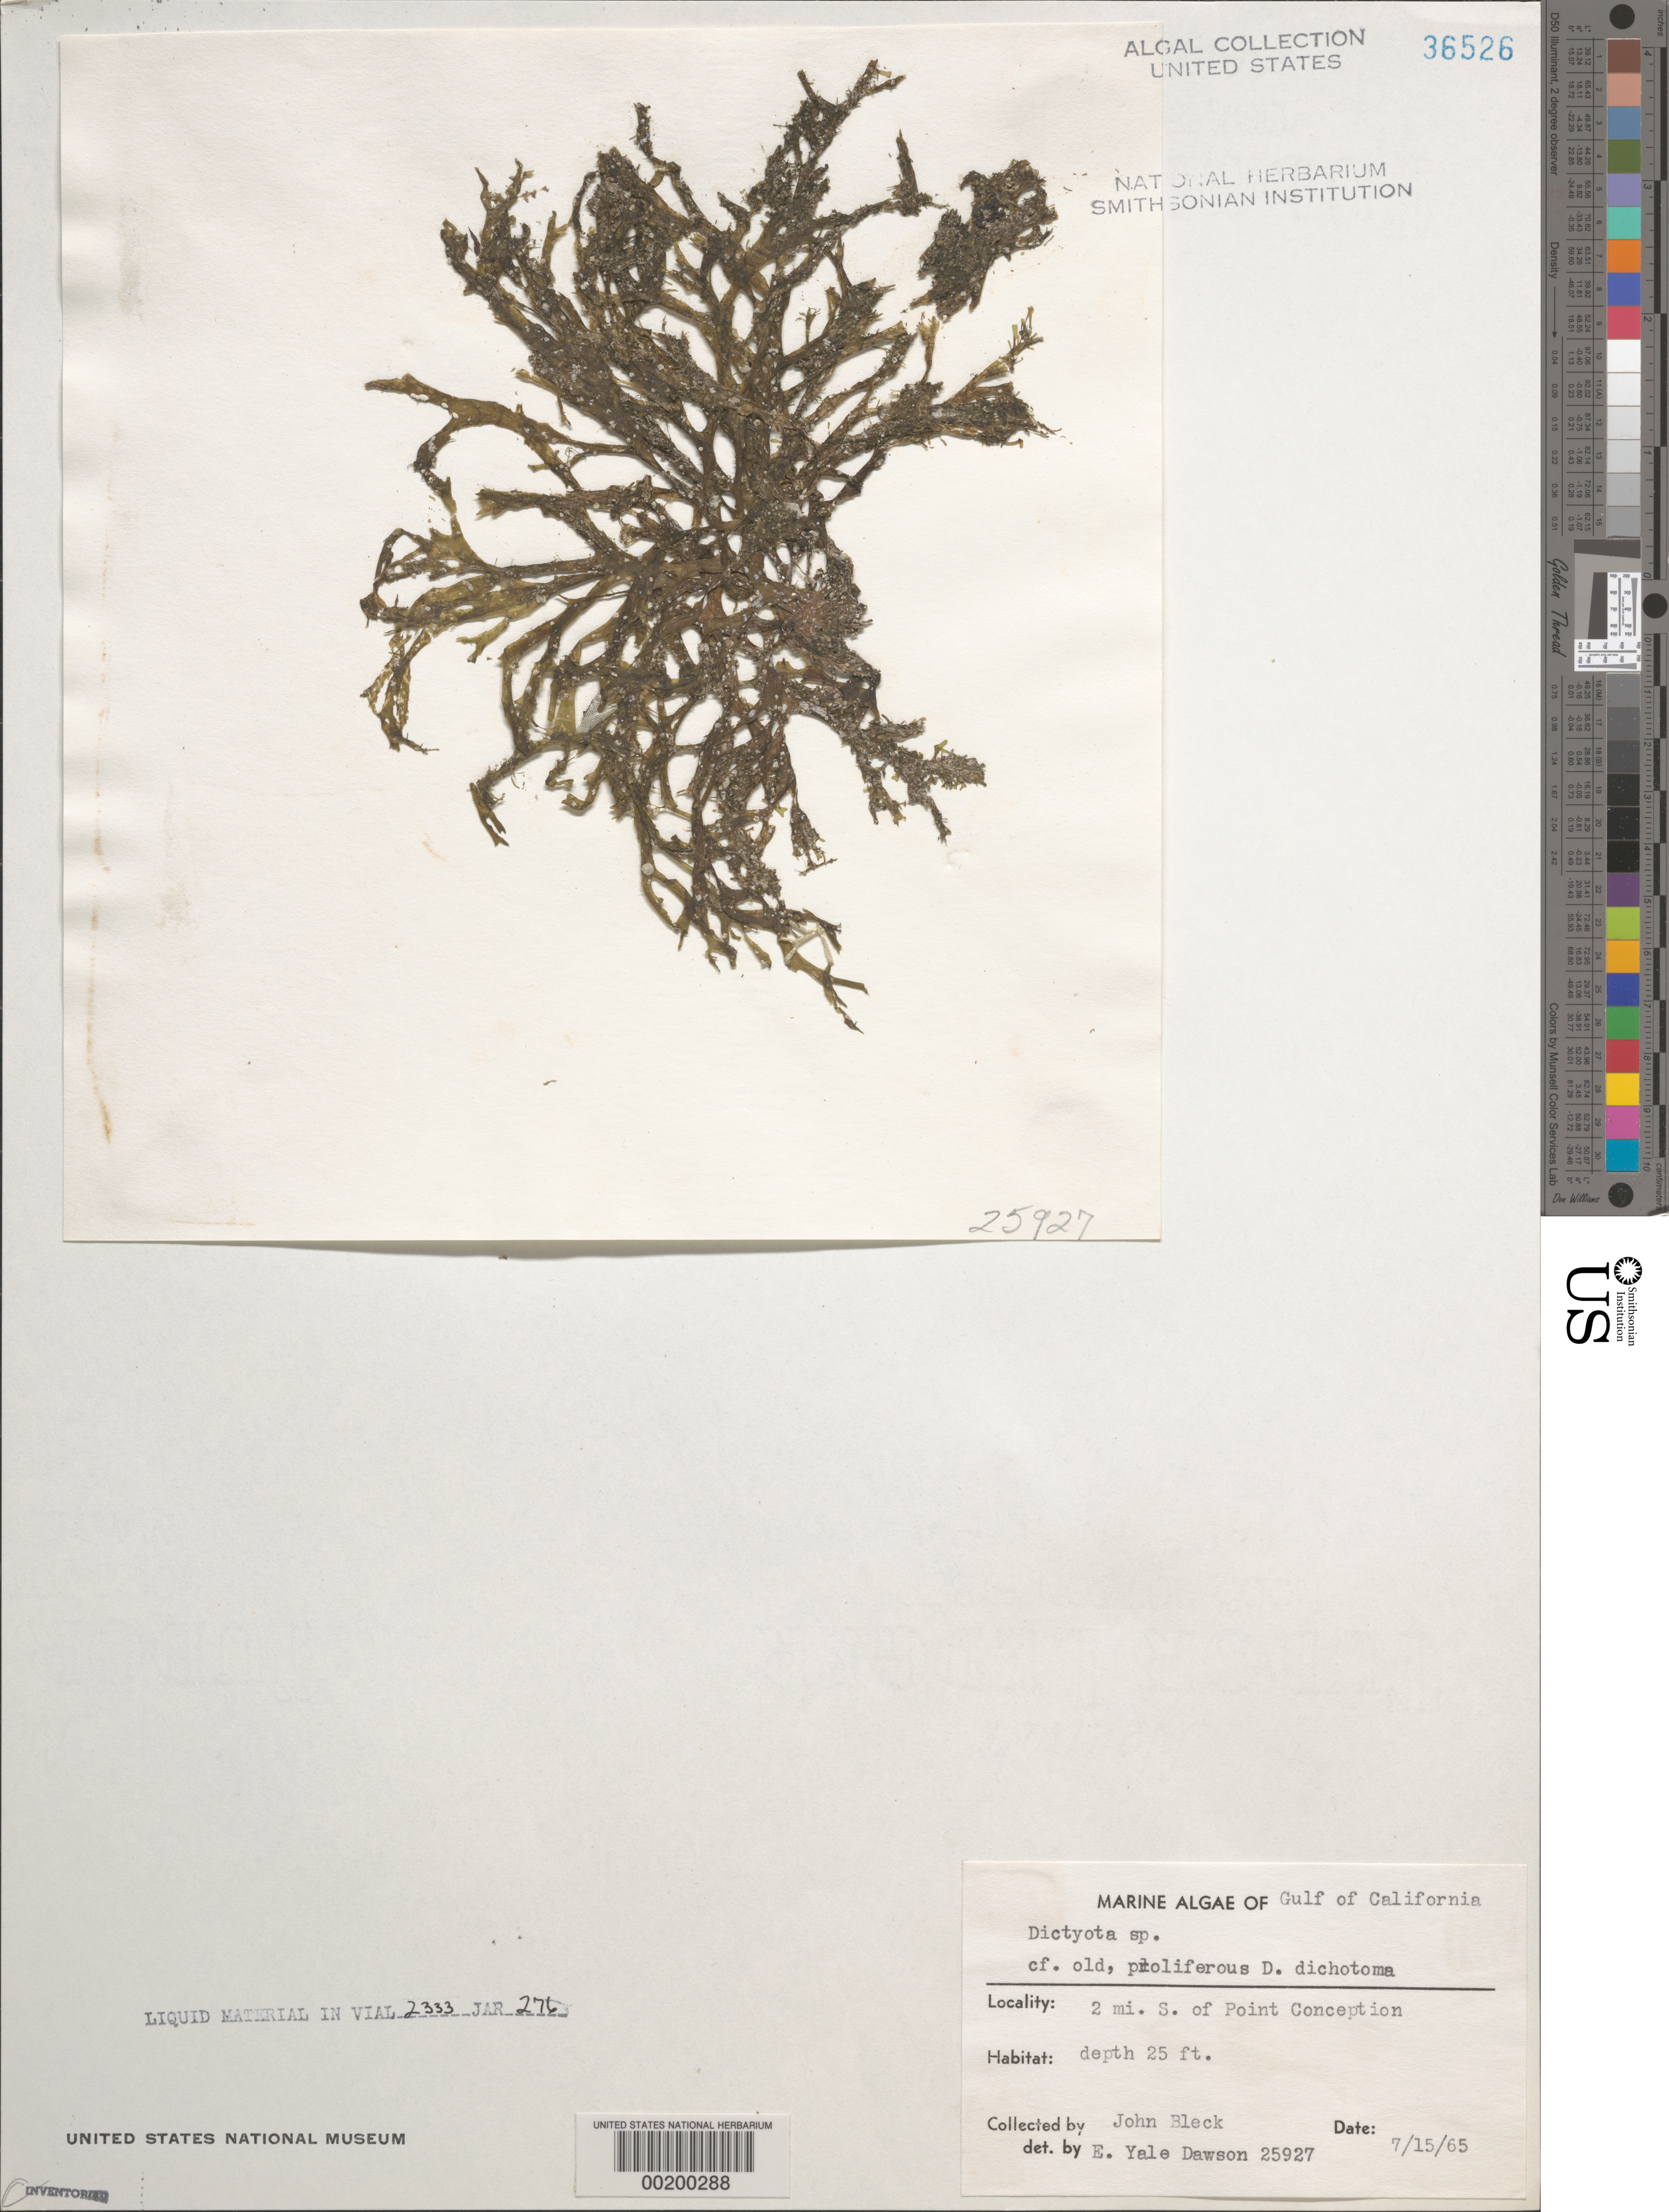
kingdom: Chromista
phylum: Ochrophyta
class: Phaeophyceae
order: Dictyotales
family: Dictyotaceae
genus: Dictyota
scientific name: Dictyota dichotoma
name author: (Huds.) J.V.Lamouroux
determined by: Dawson, E. Y.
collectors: J. Bleck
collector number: EYD 25927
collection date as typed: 15 Jul 1965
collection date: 1965-07-15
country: Mexico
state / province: Baja California Sur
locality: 2 miles south of Punta Concepcion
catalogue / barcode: US 36526